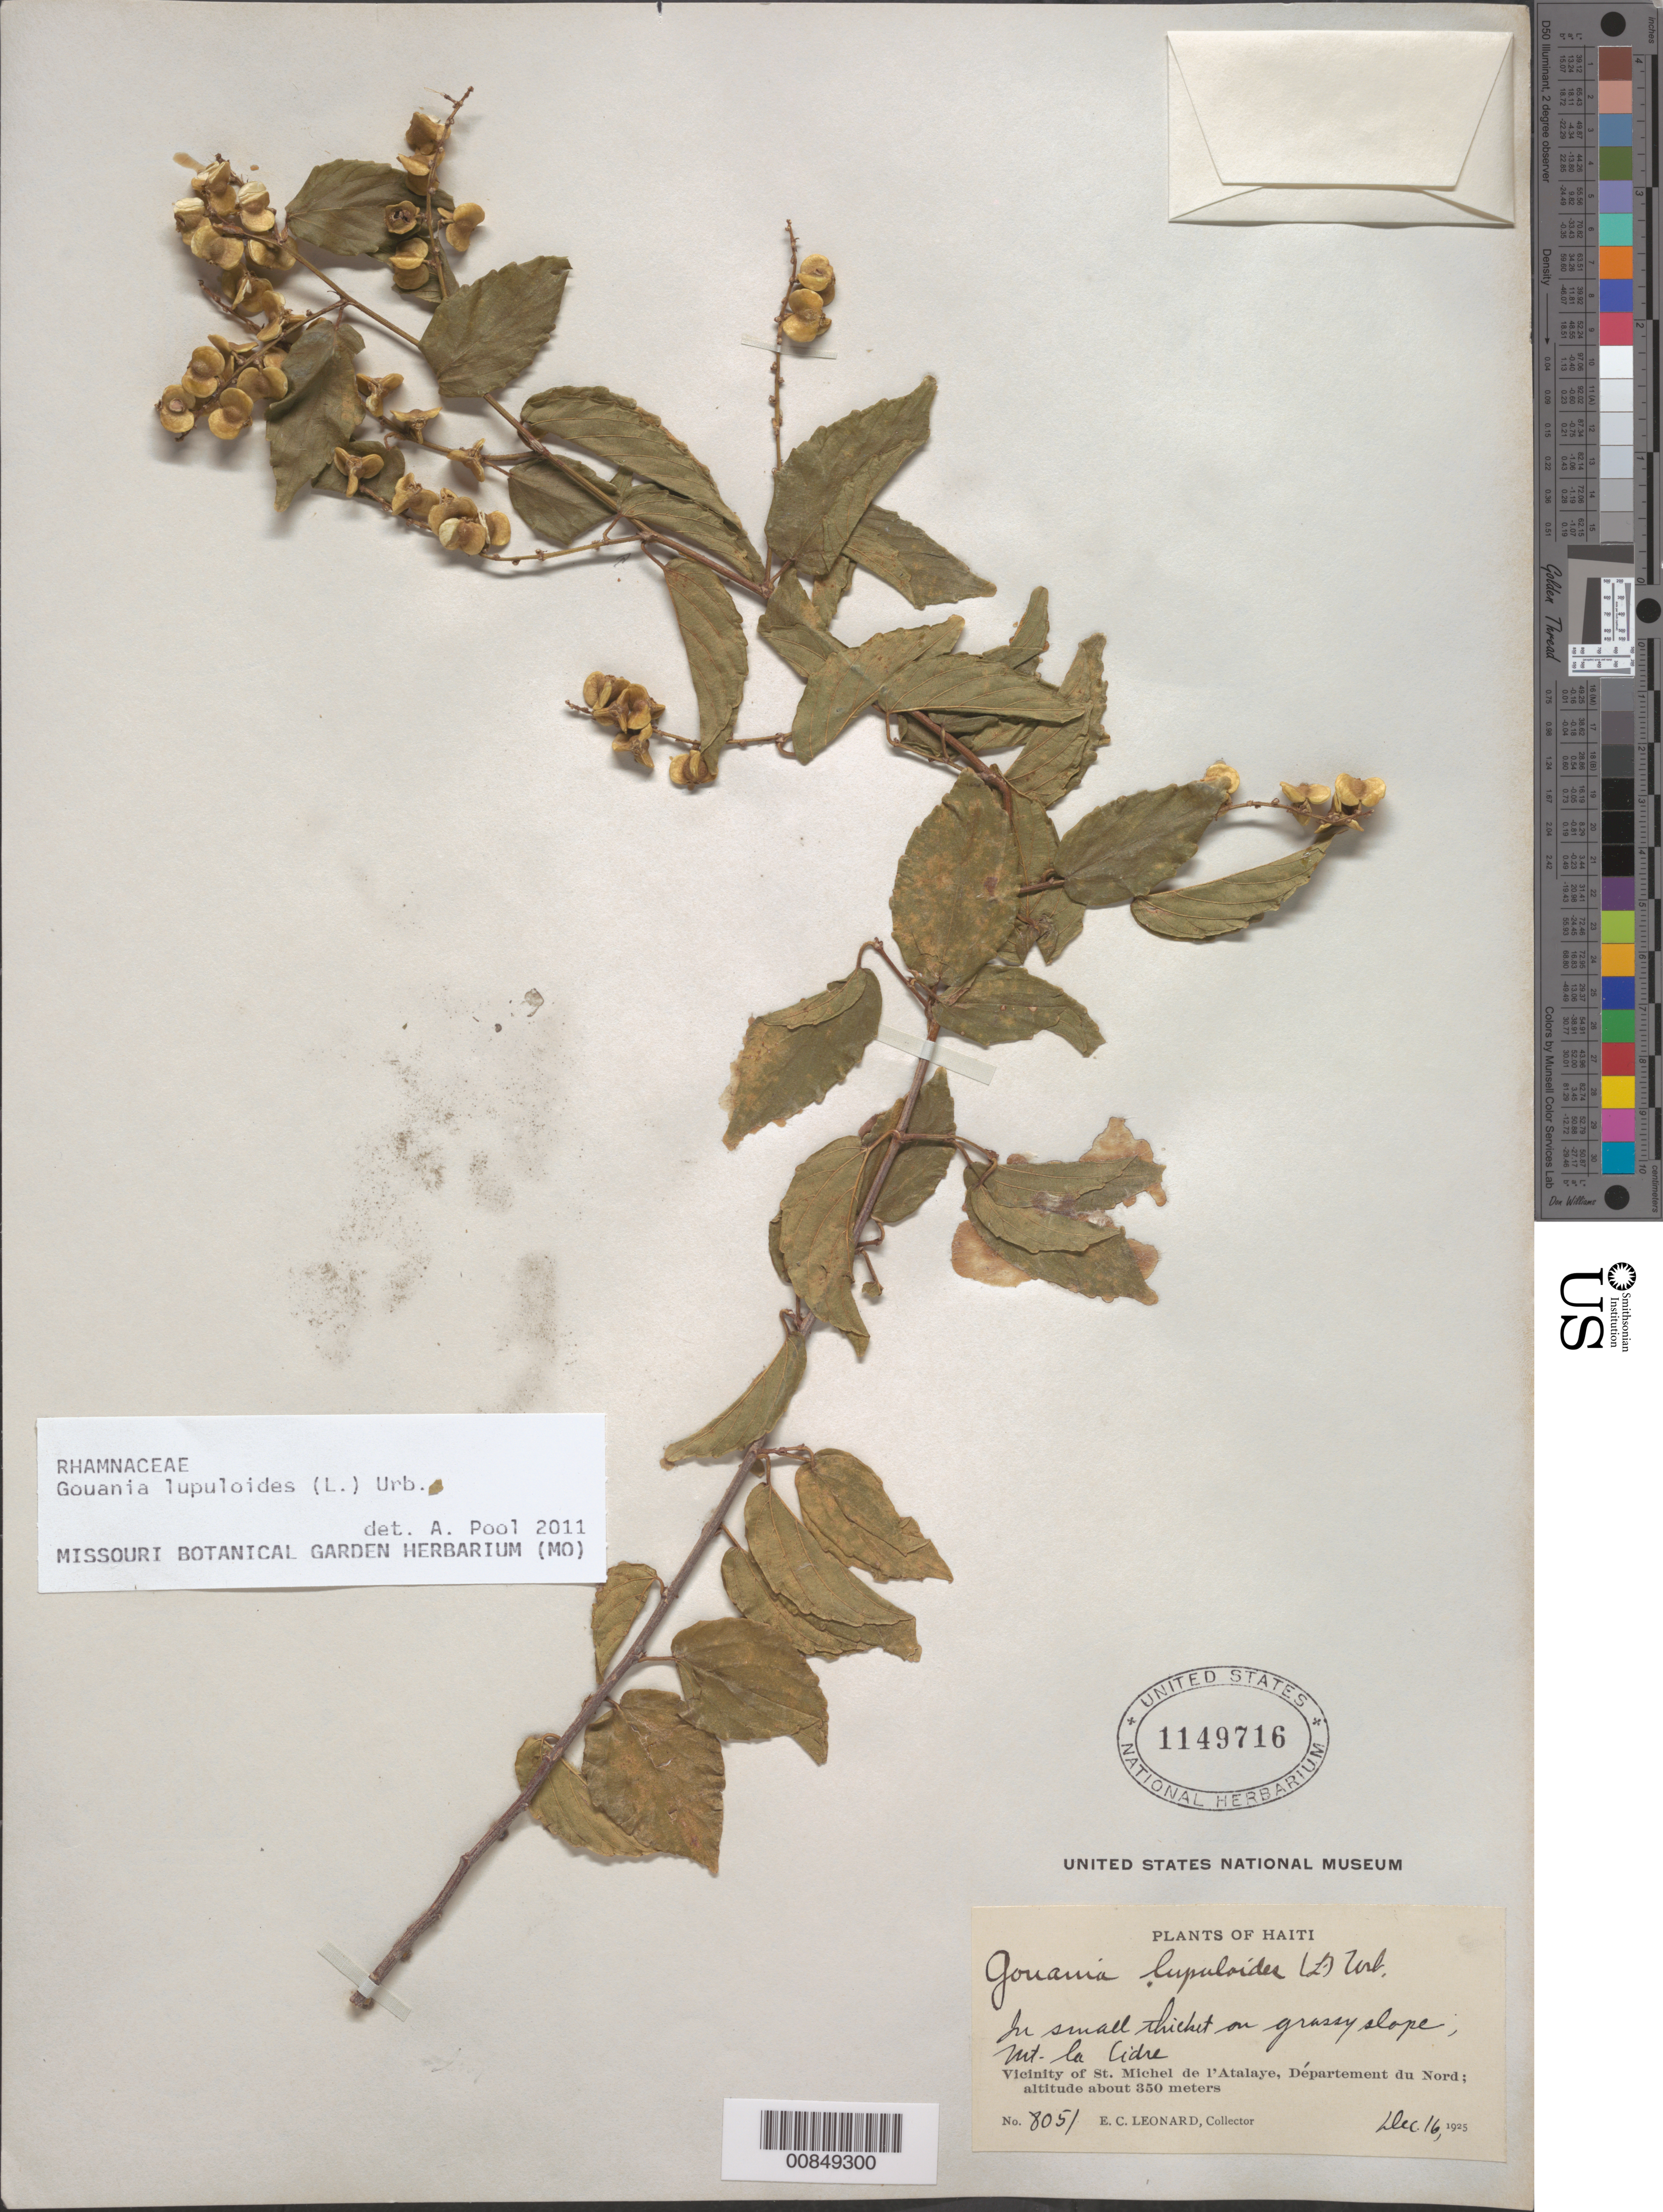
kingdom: Plantae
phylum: Tracheophyta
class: Magnoliopsida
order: Rosales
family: Rhamnaceae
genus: Gouania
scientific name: Gouania lupuloides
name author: (L.) Urb.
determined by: Pool, A., (MO), Missouri Botanical Garden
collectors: E. C. Leonard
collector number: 8051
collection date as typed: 16 Dec 1925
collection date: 1925-12-16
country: Haiti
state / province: Artibonite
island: Hispaniola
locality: Vicinity of St. Michel de l'Atalaye, Mt. la Cidre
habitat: In small thicket on grassy slope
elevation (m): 350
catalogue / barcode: US 1149716